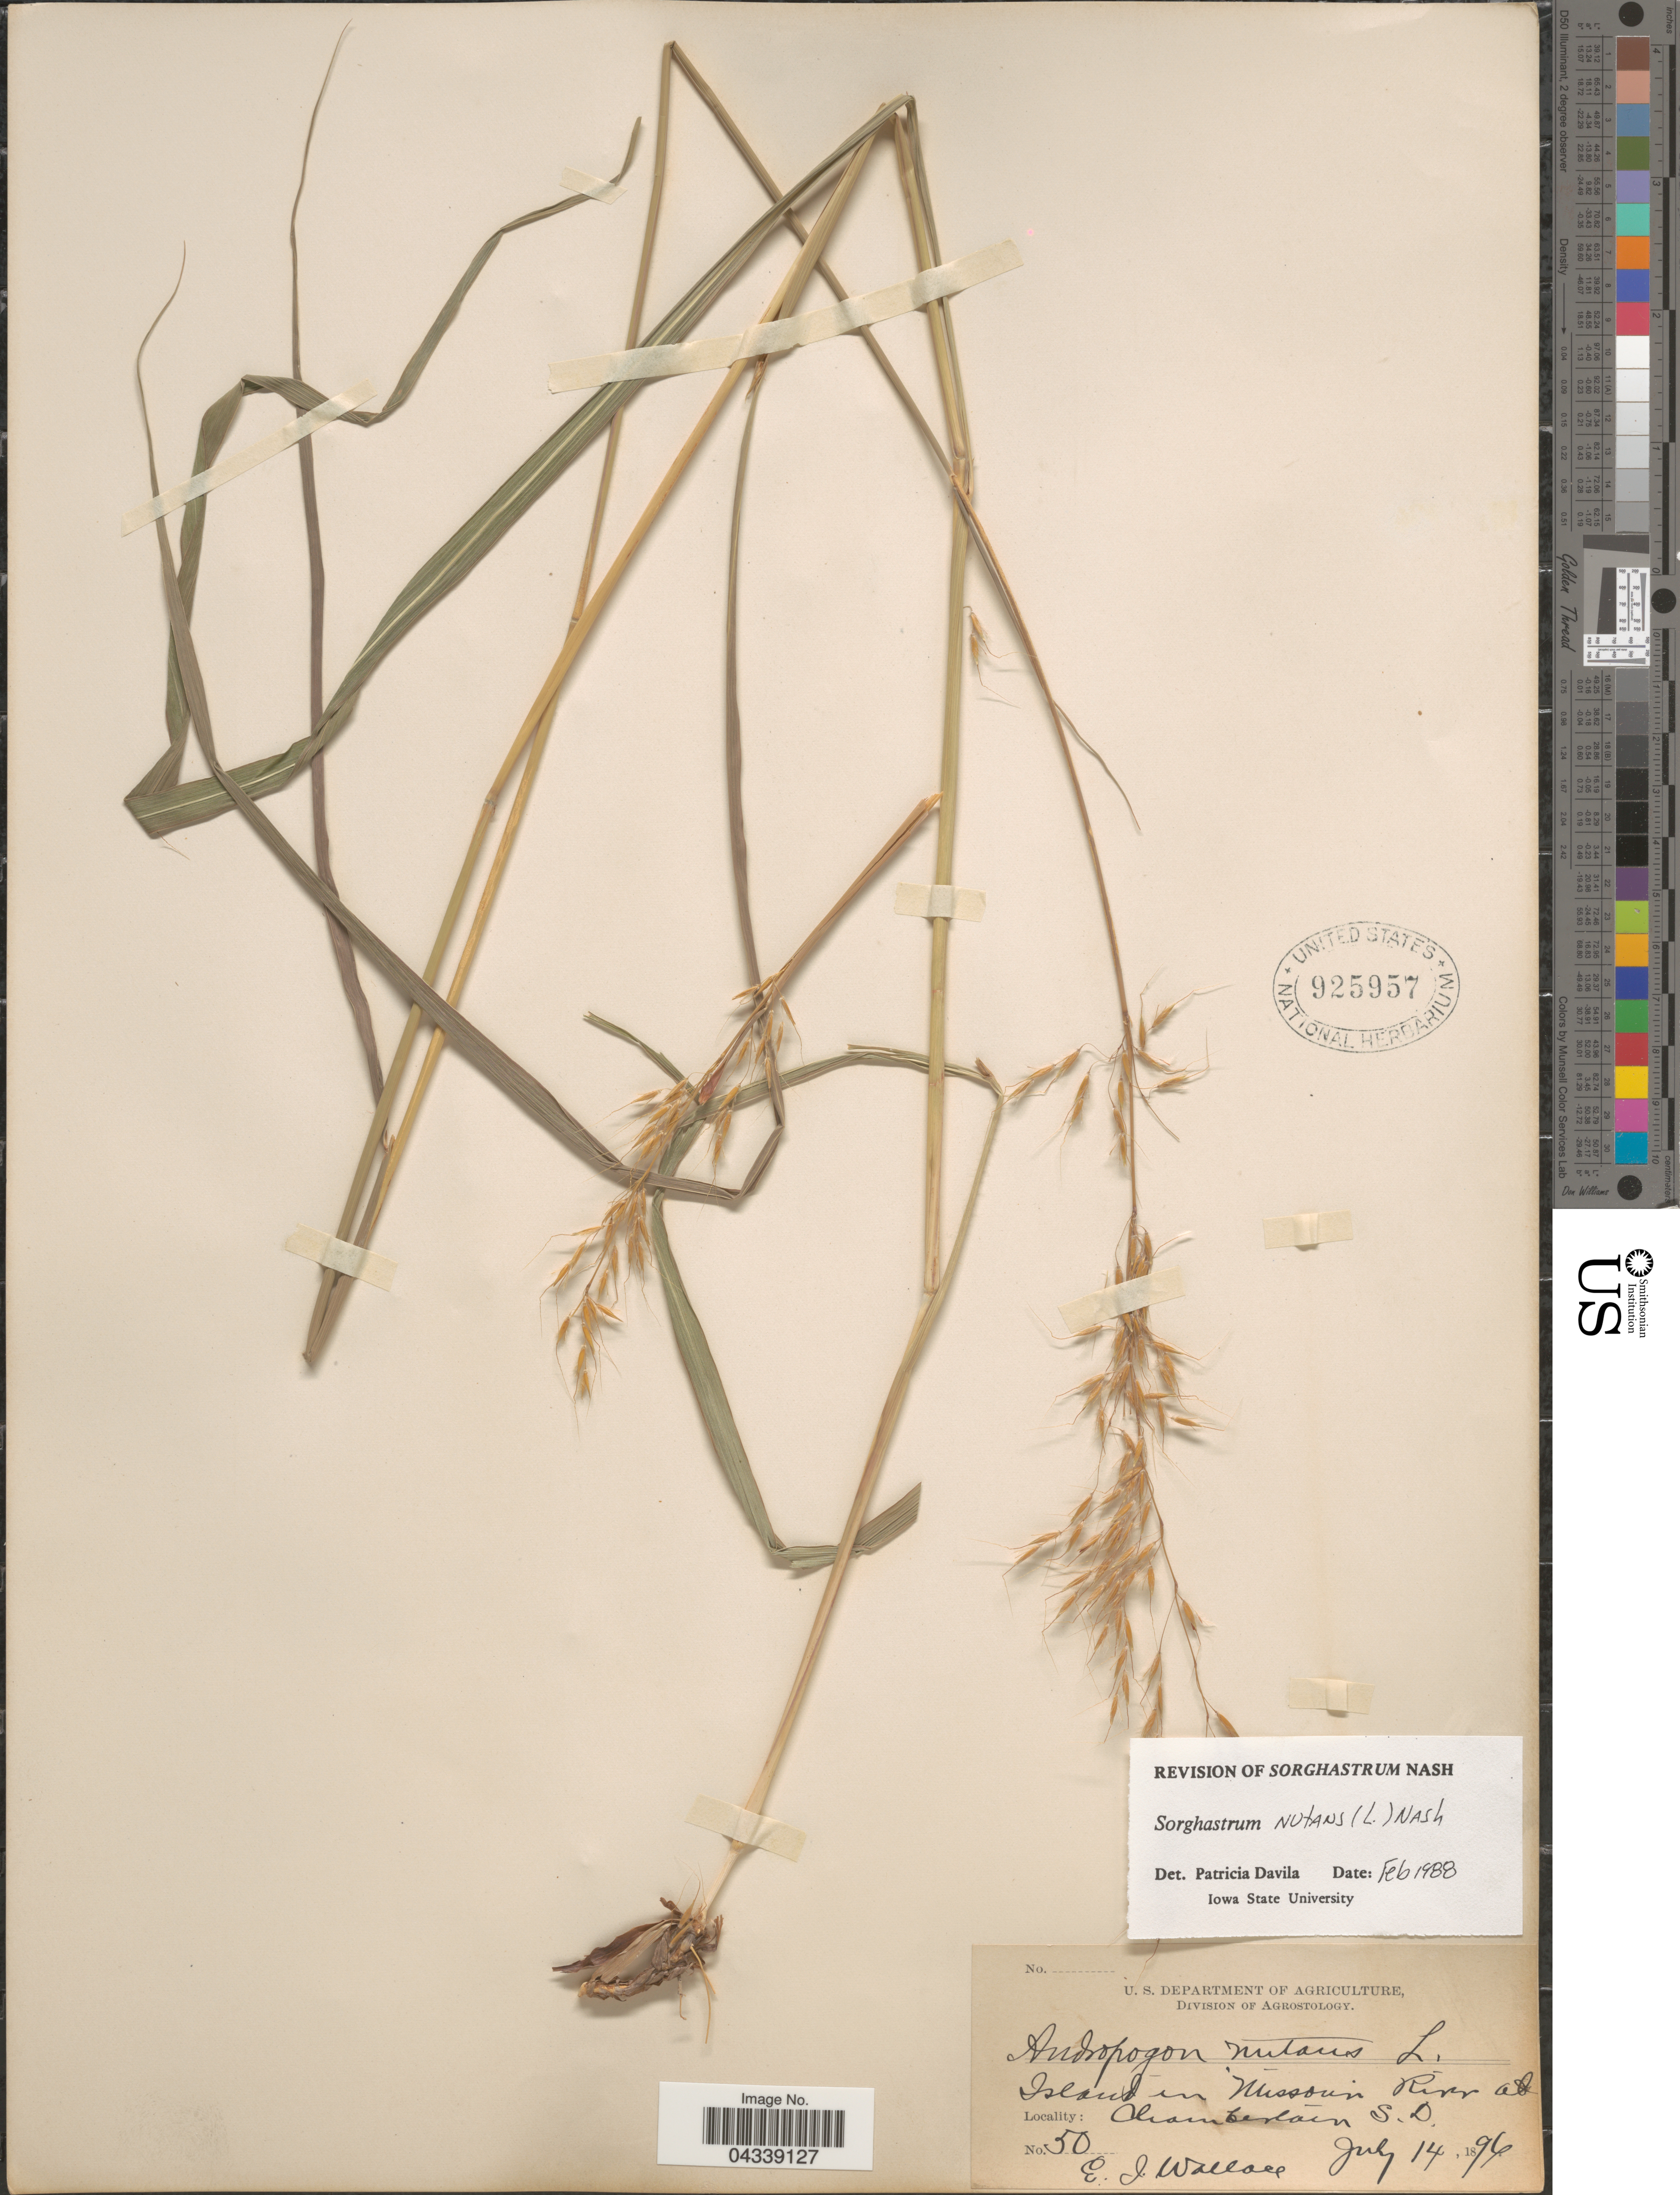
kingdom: Plantae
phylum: Tracheophyta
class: Liliopsida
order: Poales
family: Poaceae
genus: Sorghastrum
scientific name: Sorghastrum nutans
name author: (L.) Nash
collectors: E. J. Wallace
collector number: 50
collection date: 1896-07-14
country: United States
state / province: South Dakota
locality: Island in Missouri River at Chamberlain.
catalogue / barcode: US 925957